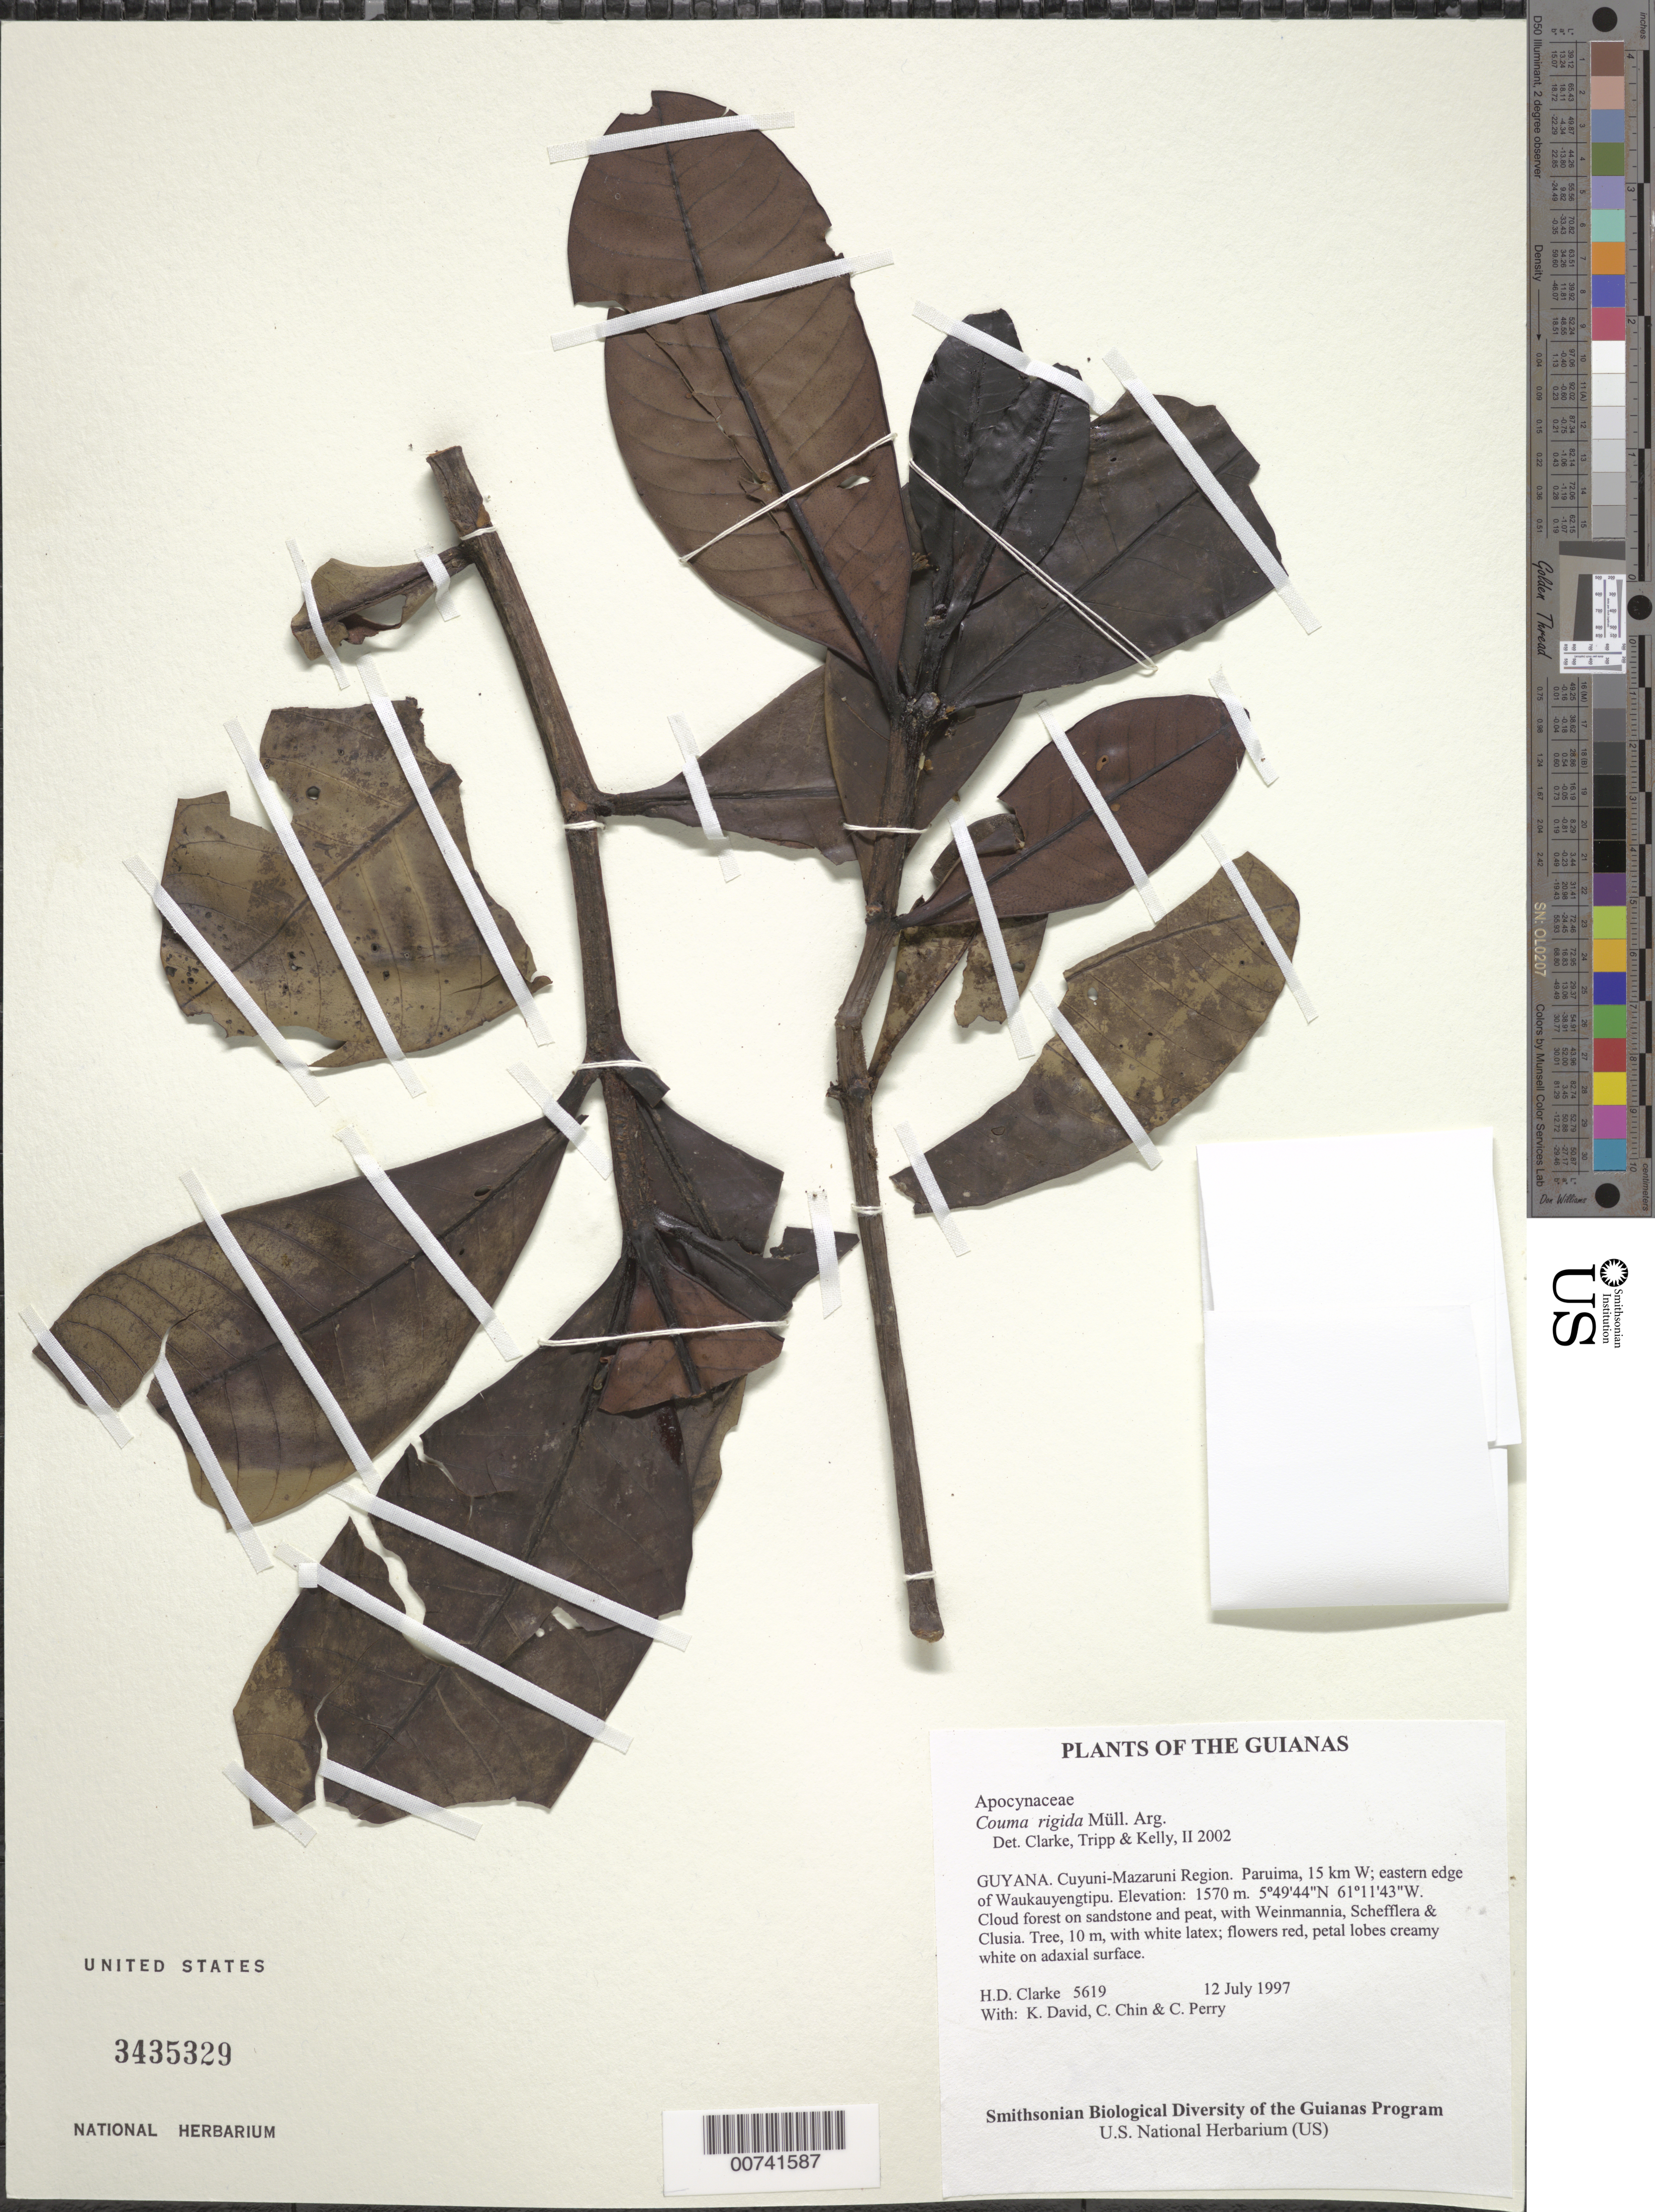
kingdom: Plantae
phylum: Tracheophyta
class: Magnoliopsida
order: Gentianales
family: Apocynaceae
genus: Couma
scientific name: Couma rigida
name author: Müll. Arg.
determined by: Kelly, J.; Clarke, H. D.; Tripp, E. A.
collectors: H. D. Clarke, K. David, C. Chin & C. Perry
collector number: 5619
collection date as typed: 12 July 1997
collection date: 1997-07-12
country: Guyana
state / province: Cuyuni-Mazaruni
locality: Paruima, 15 km W; eastern edge of Waukauyengtipu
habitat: Cloud forest on sandstone and peat, with Weinmannia, Schefflera & Clusia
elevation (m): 1570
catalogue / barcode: US 3435329